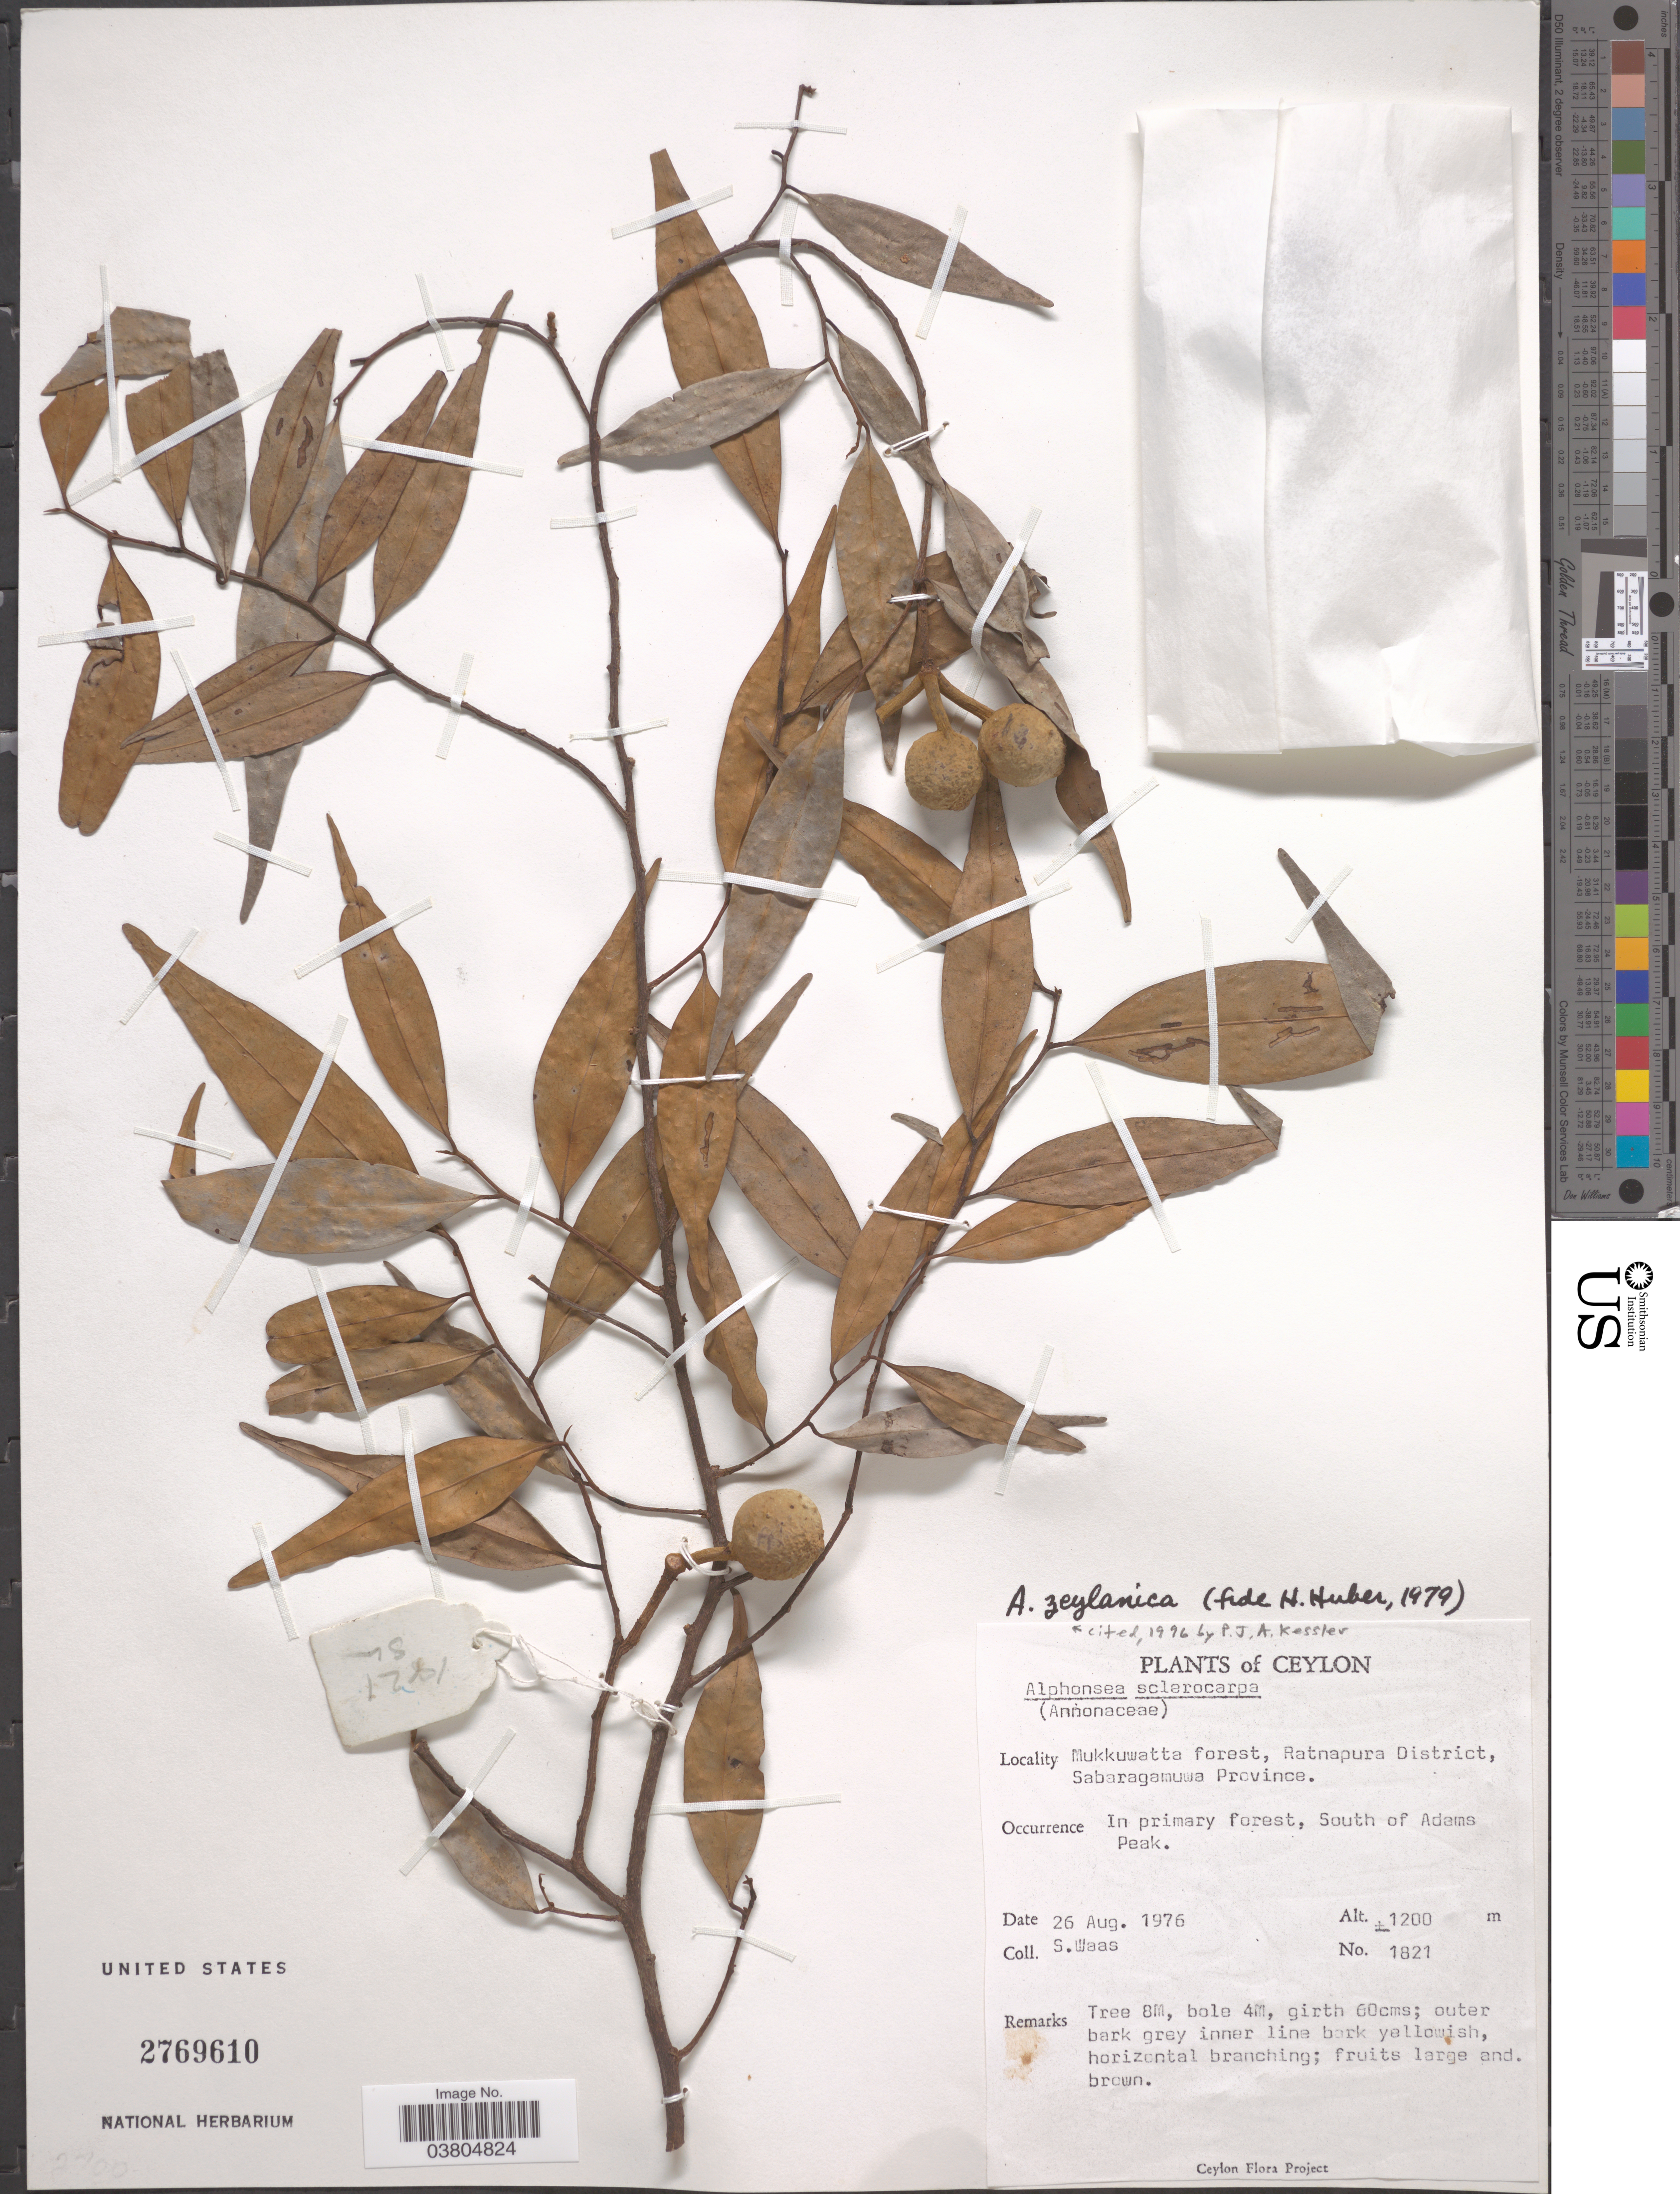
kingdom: Plantae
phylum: Tracheophyta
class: Magnoliopsida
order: Magnoliales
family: Annonaceae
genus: Alphonsea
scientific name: Alphonsea zeylanica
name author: Hook. f. & Thomson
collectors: S. Waas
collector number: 1821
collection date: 1976-08-26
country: Sri Lanka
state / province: Sabaragamuwa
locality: Ceylon. Mukkuwatta forest, Ratnapura District. South of Adams Peak.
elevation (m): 1200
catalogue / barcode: US 2769610